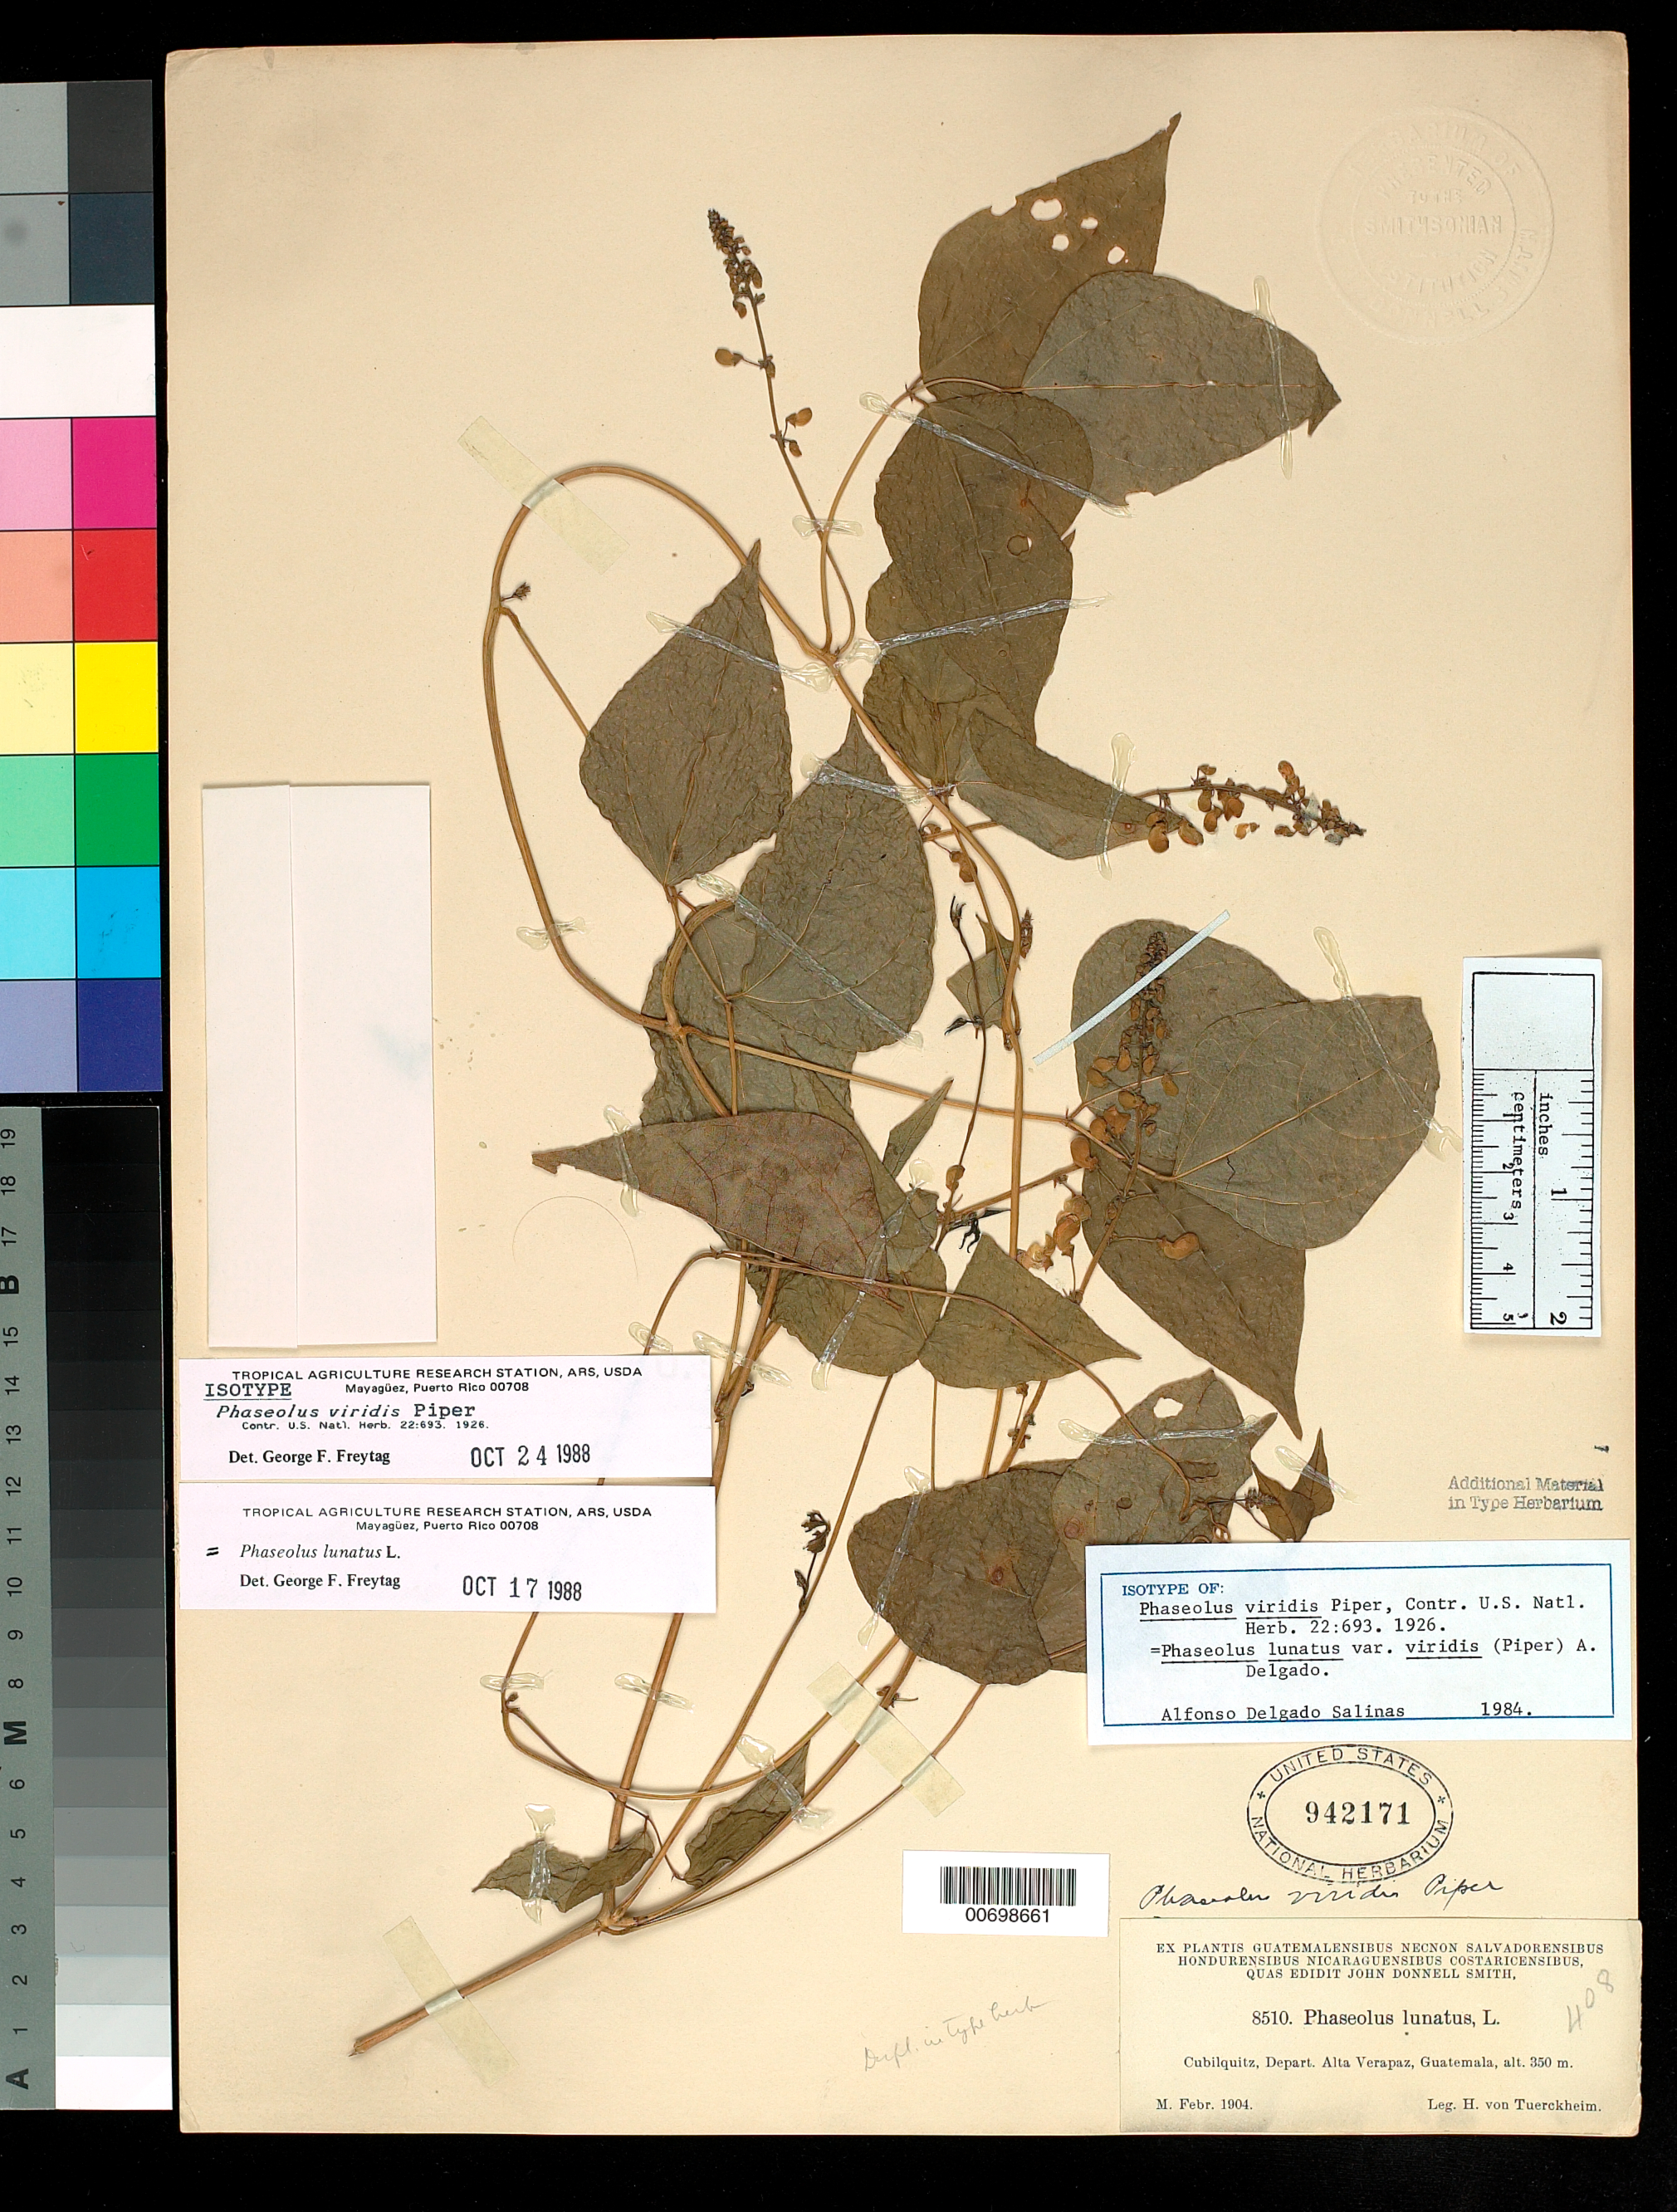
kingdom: Plantae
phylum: Tracheophyta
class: Magnoliopsida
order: Fabales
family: Fabaceae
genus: Phaseolus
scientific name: Phaseolus viridis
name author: Piper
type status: Isotype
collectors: H. von Türckheim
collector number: J.D.S. 8510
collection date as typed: Feb 1904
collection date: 1904-02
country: Guatemala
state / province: Alta Verapaz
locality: Cubilquitz, Depart. Alta Verapaz.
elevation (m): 350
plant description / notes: Tuerckheim II 897 = Donnell Smith 8510.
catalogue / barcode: US 942171